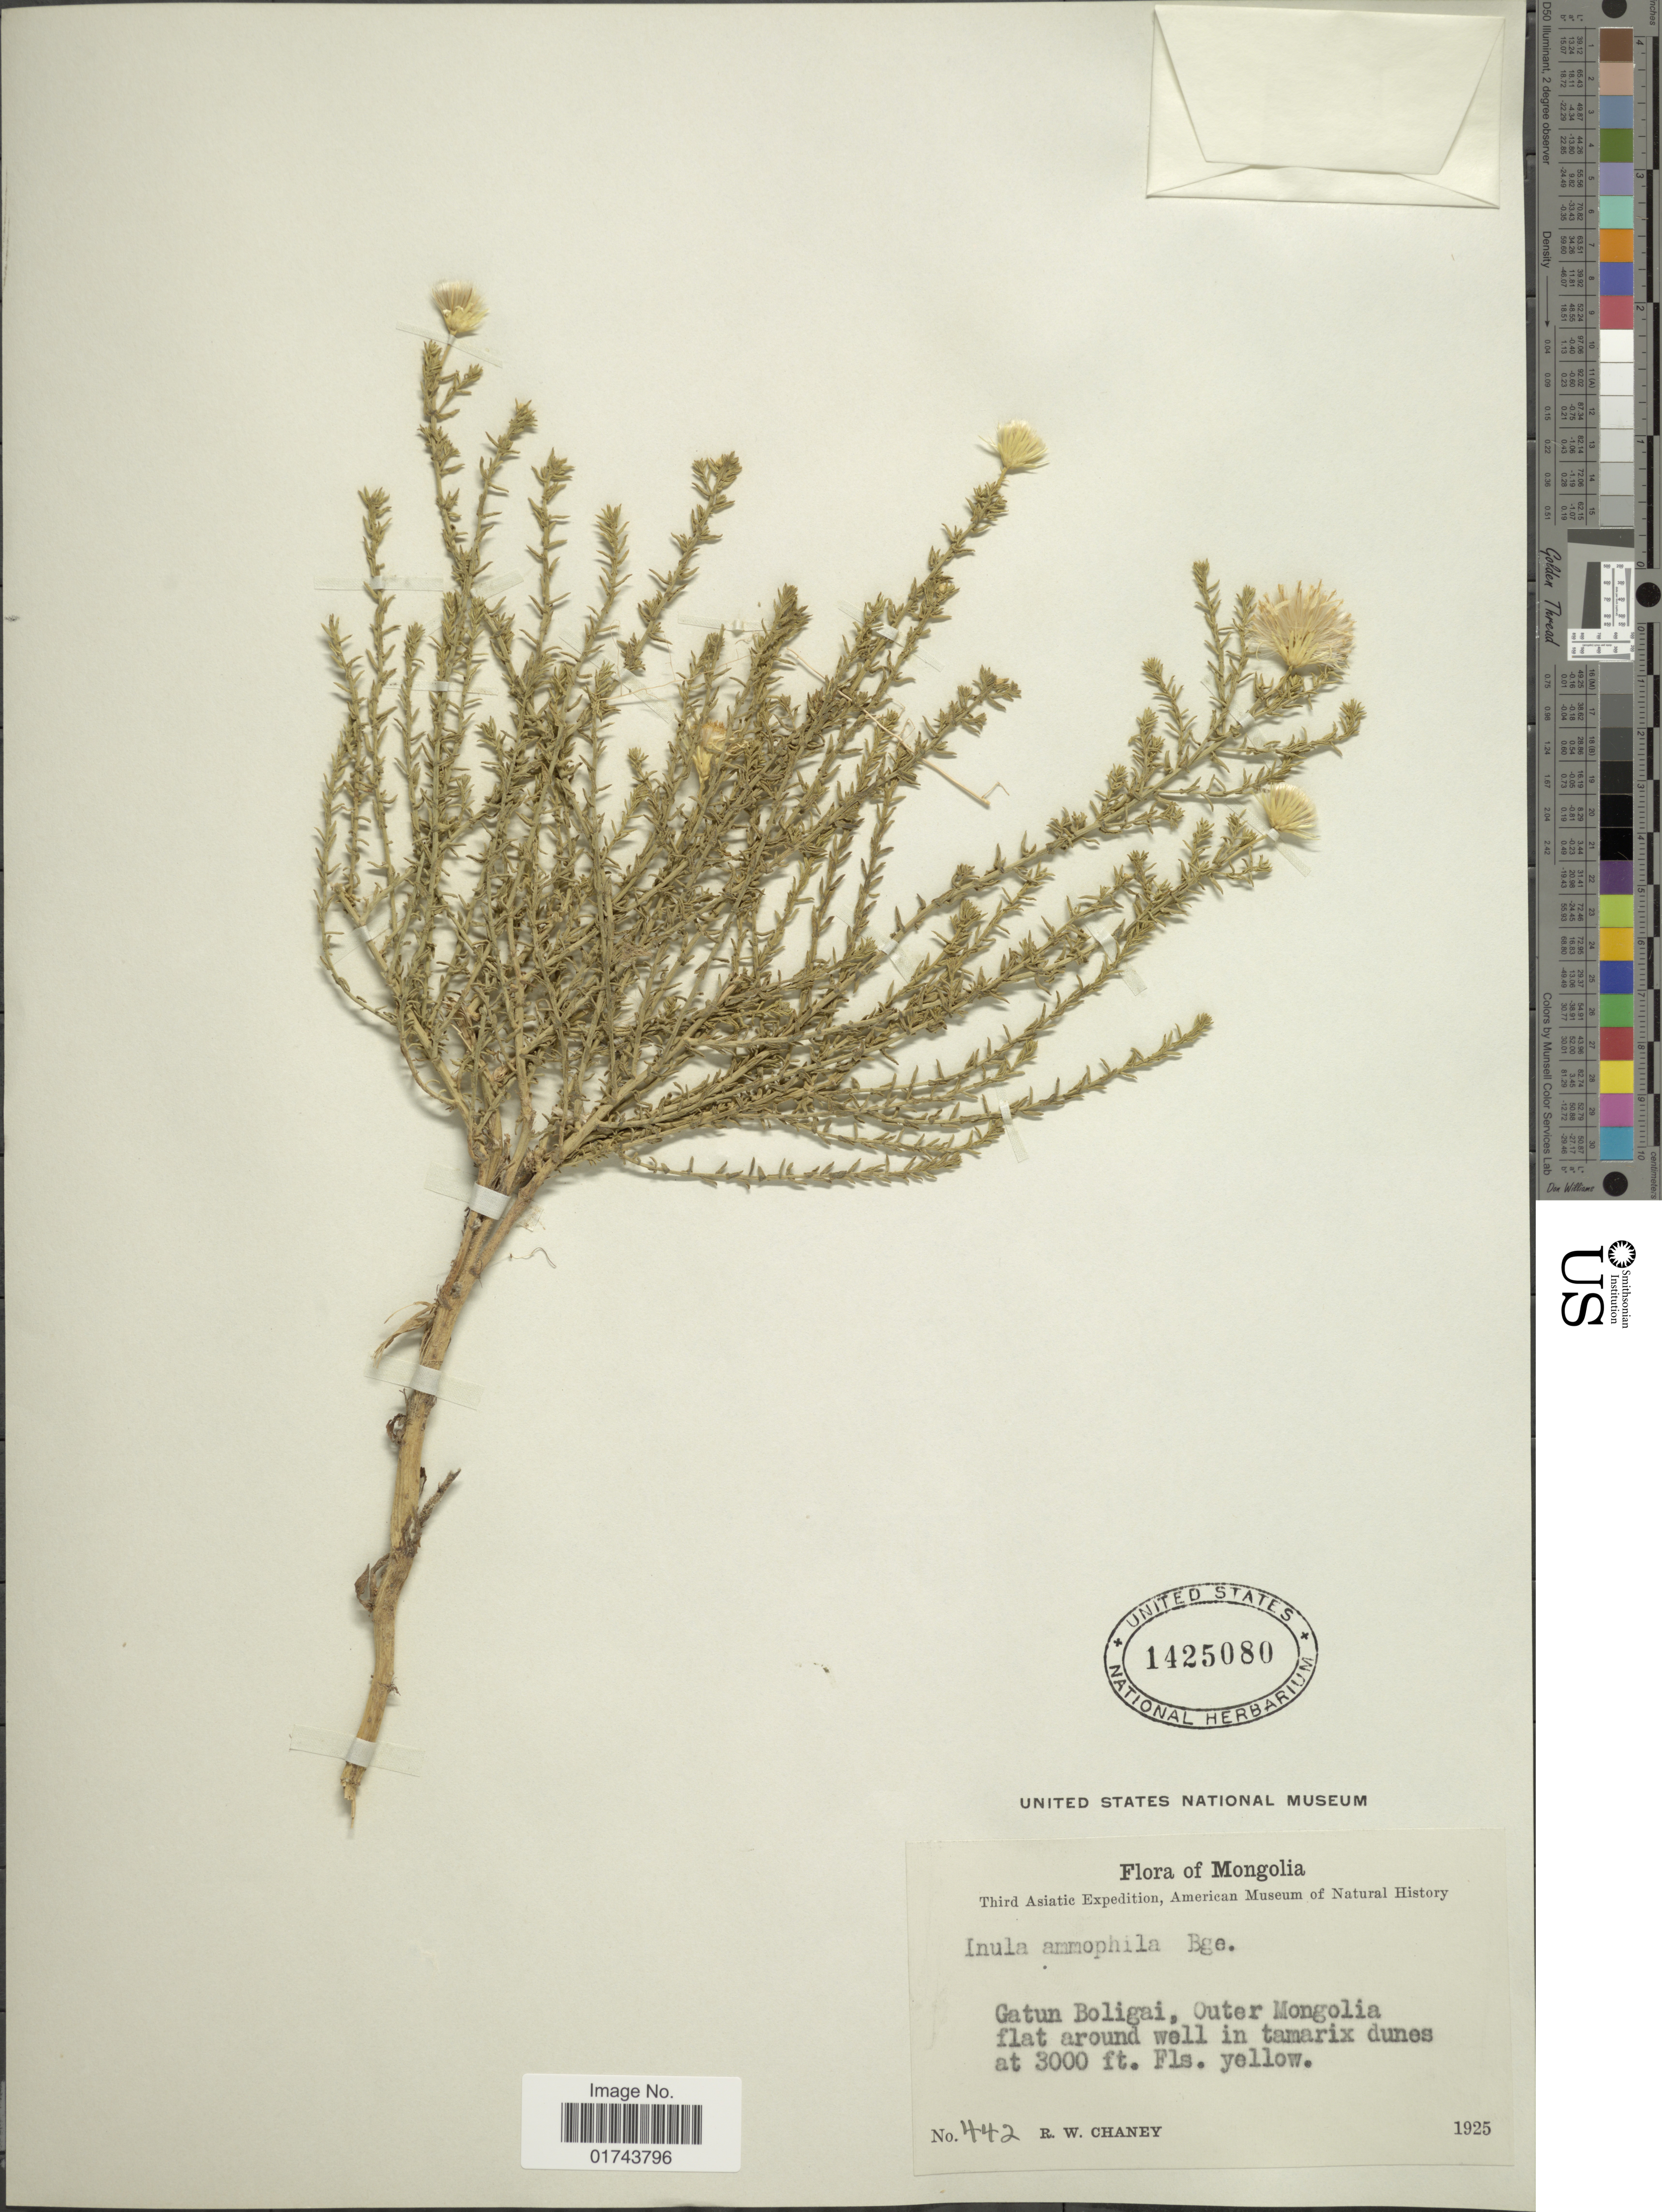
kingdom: Plantae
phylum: Tracheophyta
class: Magnoliopsida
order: Asterales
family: Asteraceae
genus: Inula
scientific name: Inula ammophila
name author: Bunge ex DC.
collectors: R. Chaney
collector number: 442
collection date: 1925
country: Mongolia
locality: Gatun Boligai, Outer Mongolia flat around well in tamarix dunes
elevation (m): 914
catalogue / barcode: US 1425080